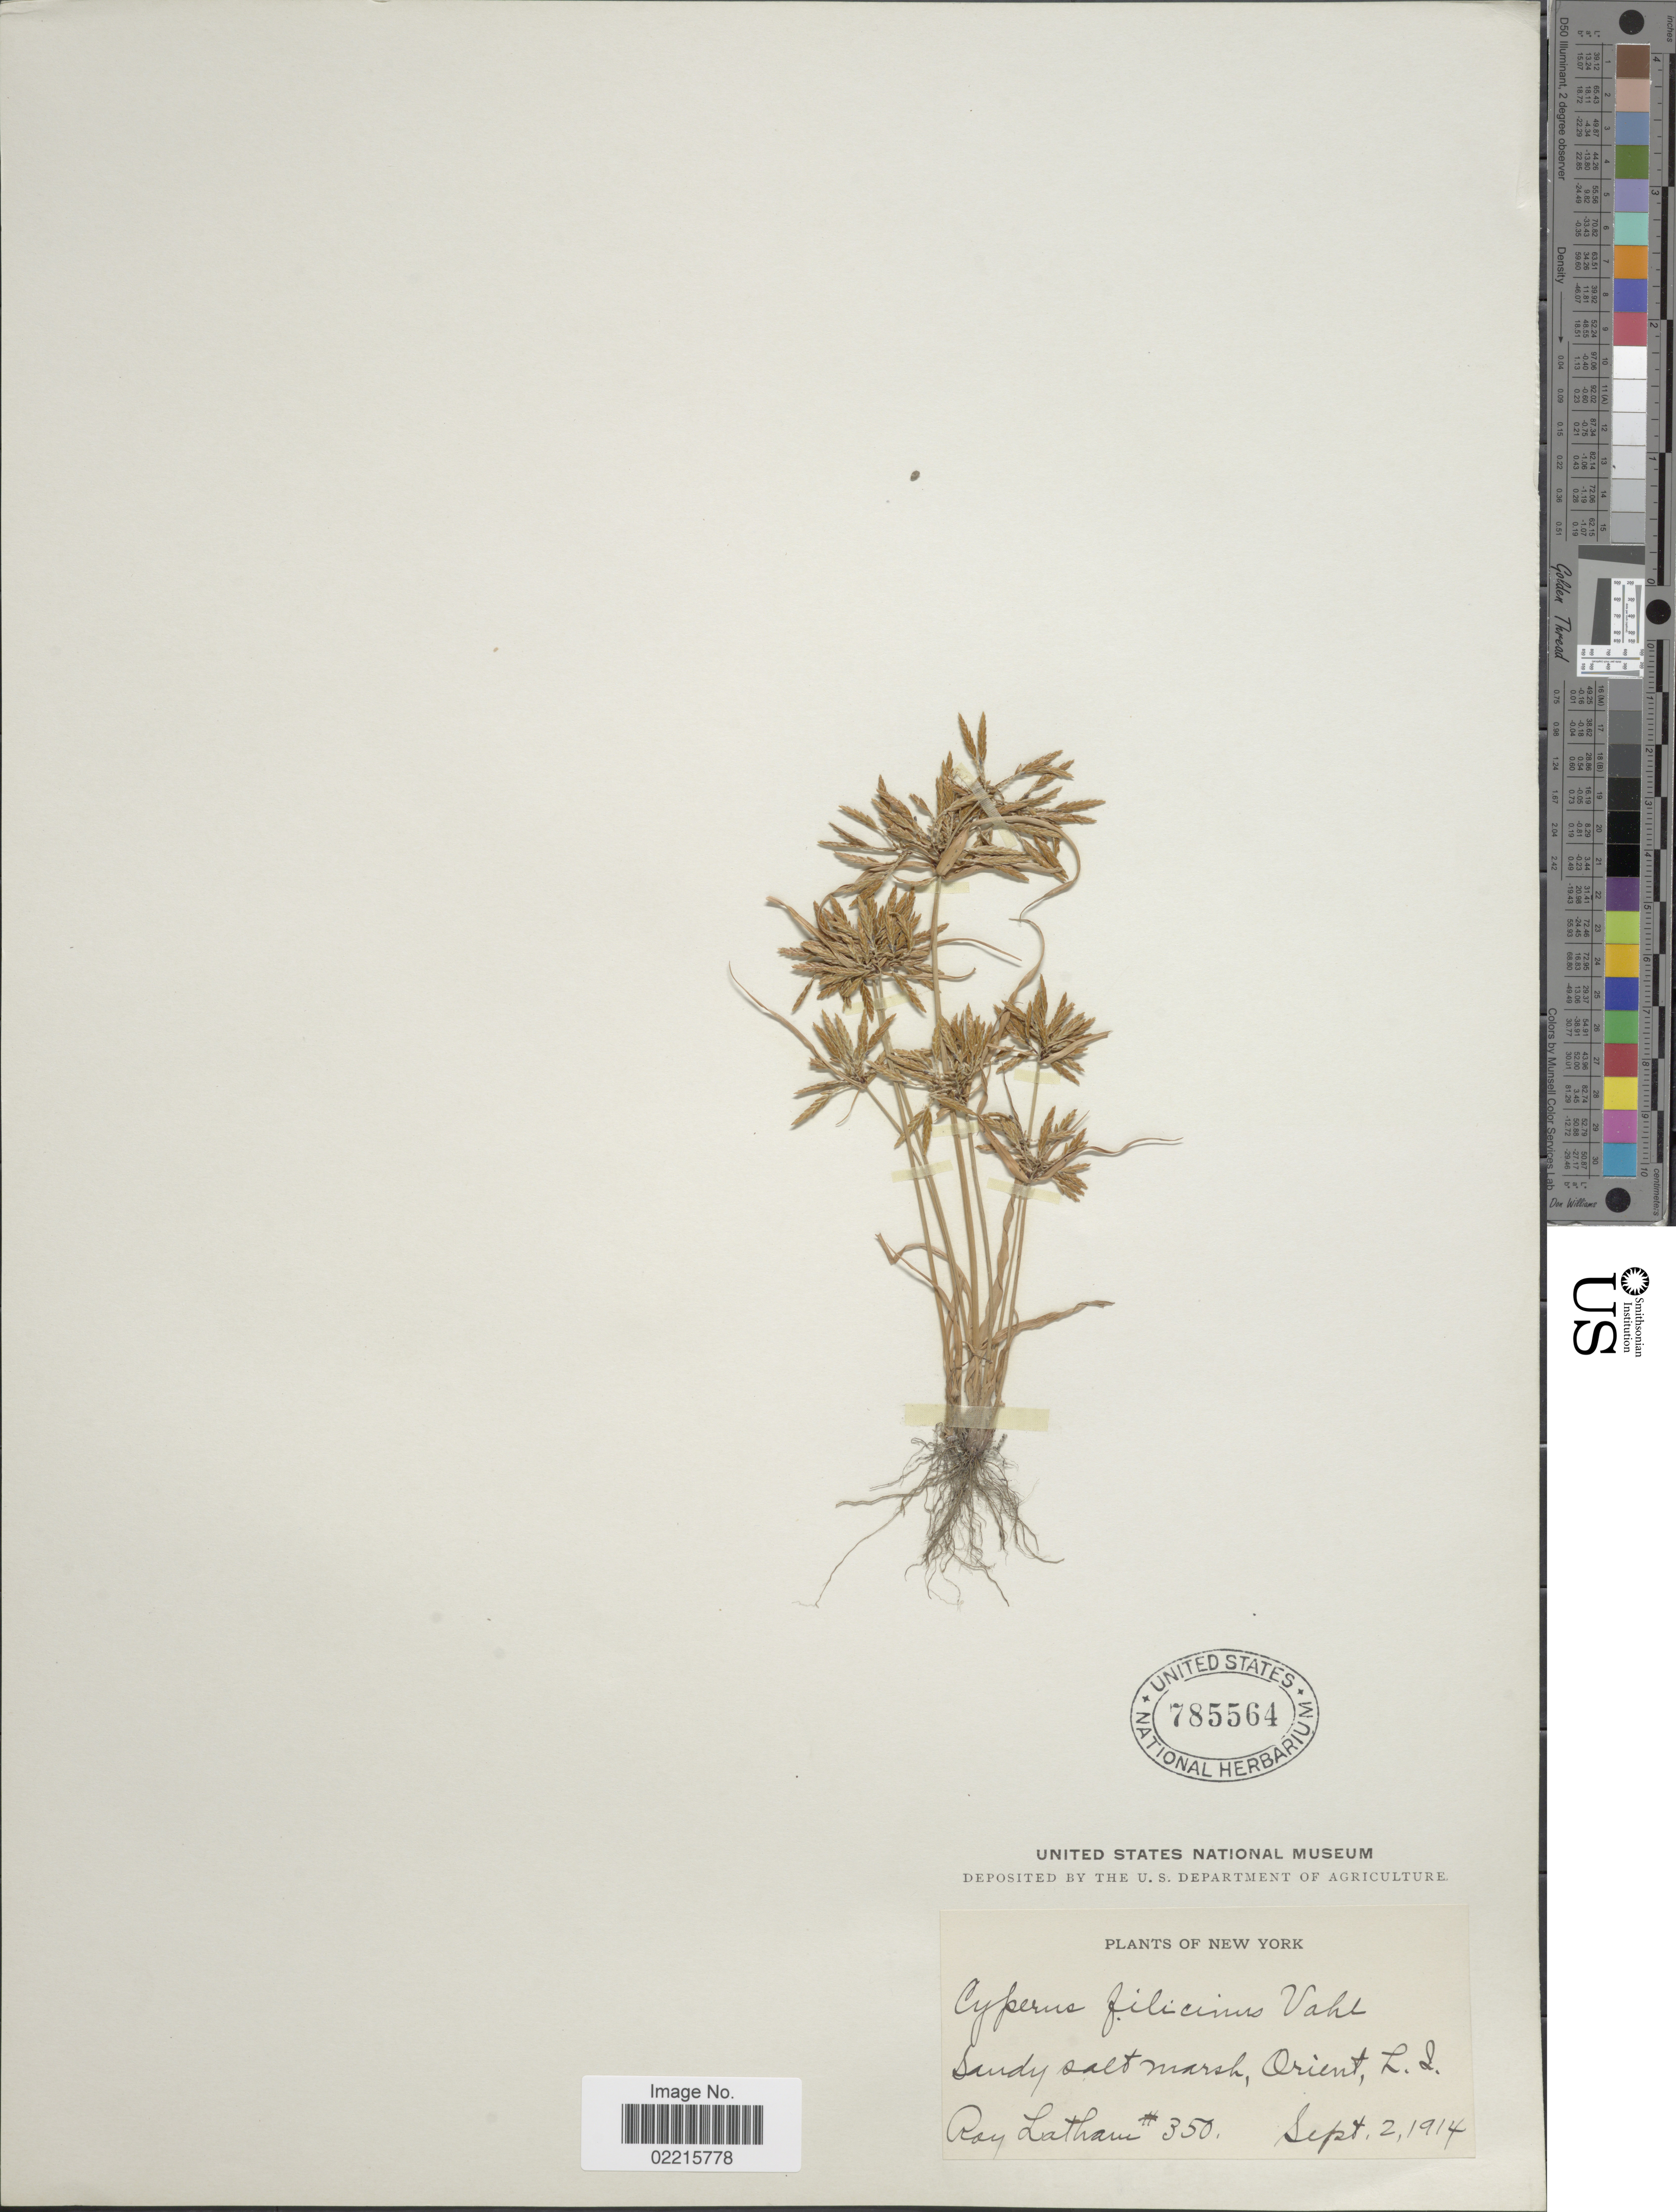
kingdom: Plantae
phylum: Tracheophyta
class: Liliopsida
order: Poales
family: Cyperaceae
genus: Cyperus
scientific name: Cyperus filicinus Vahl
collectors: R. Latham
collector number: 350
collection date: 1914-09-02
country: United States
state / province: New York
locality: Orient, L. I.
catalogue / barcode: US 785564